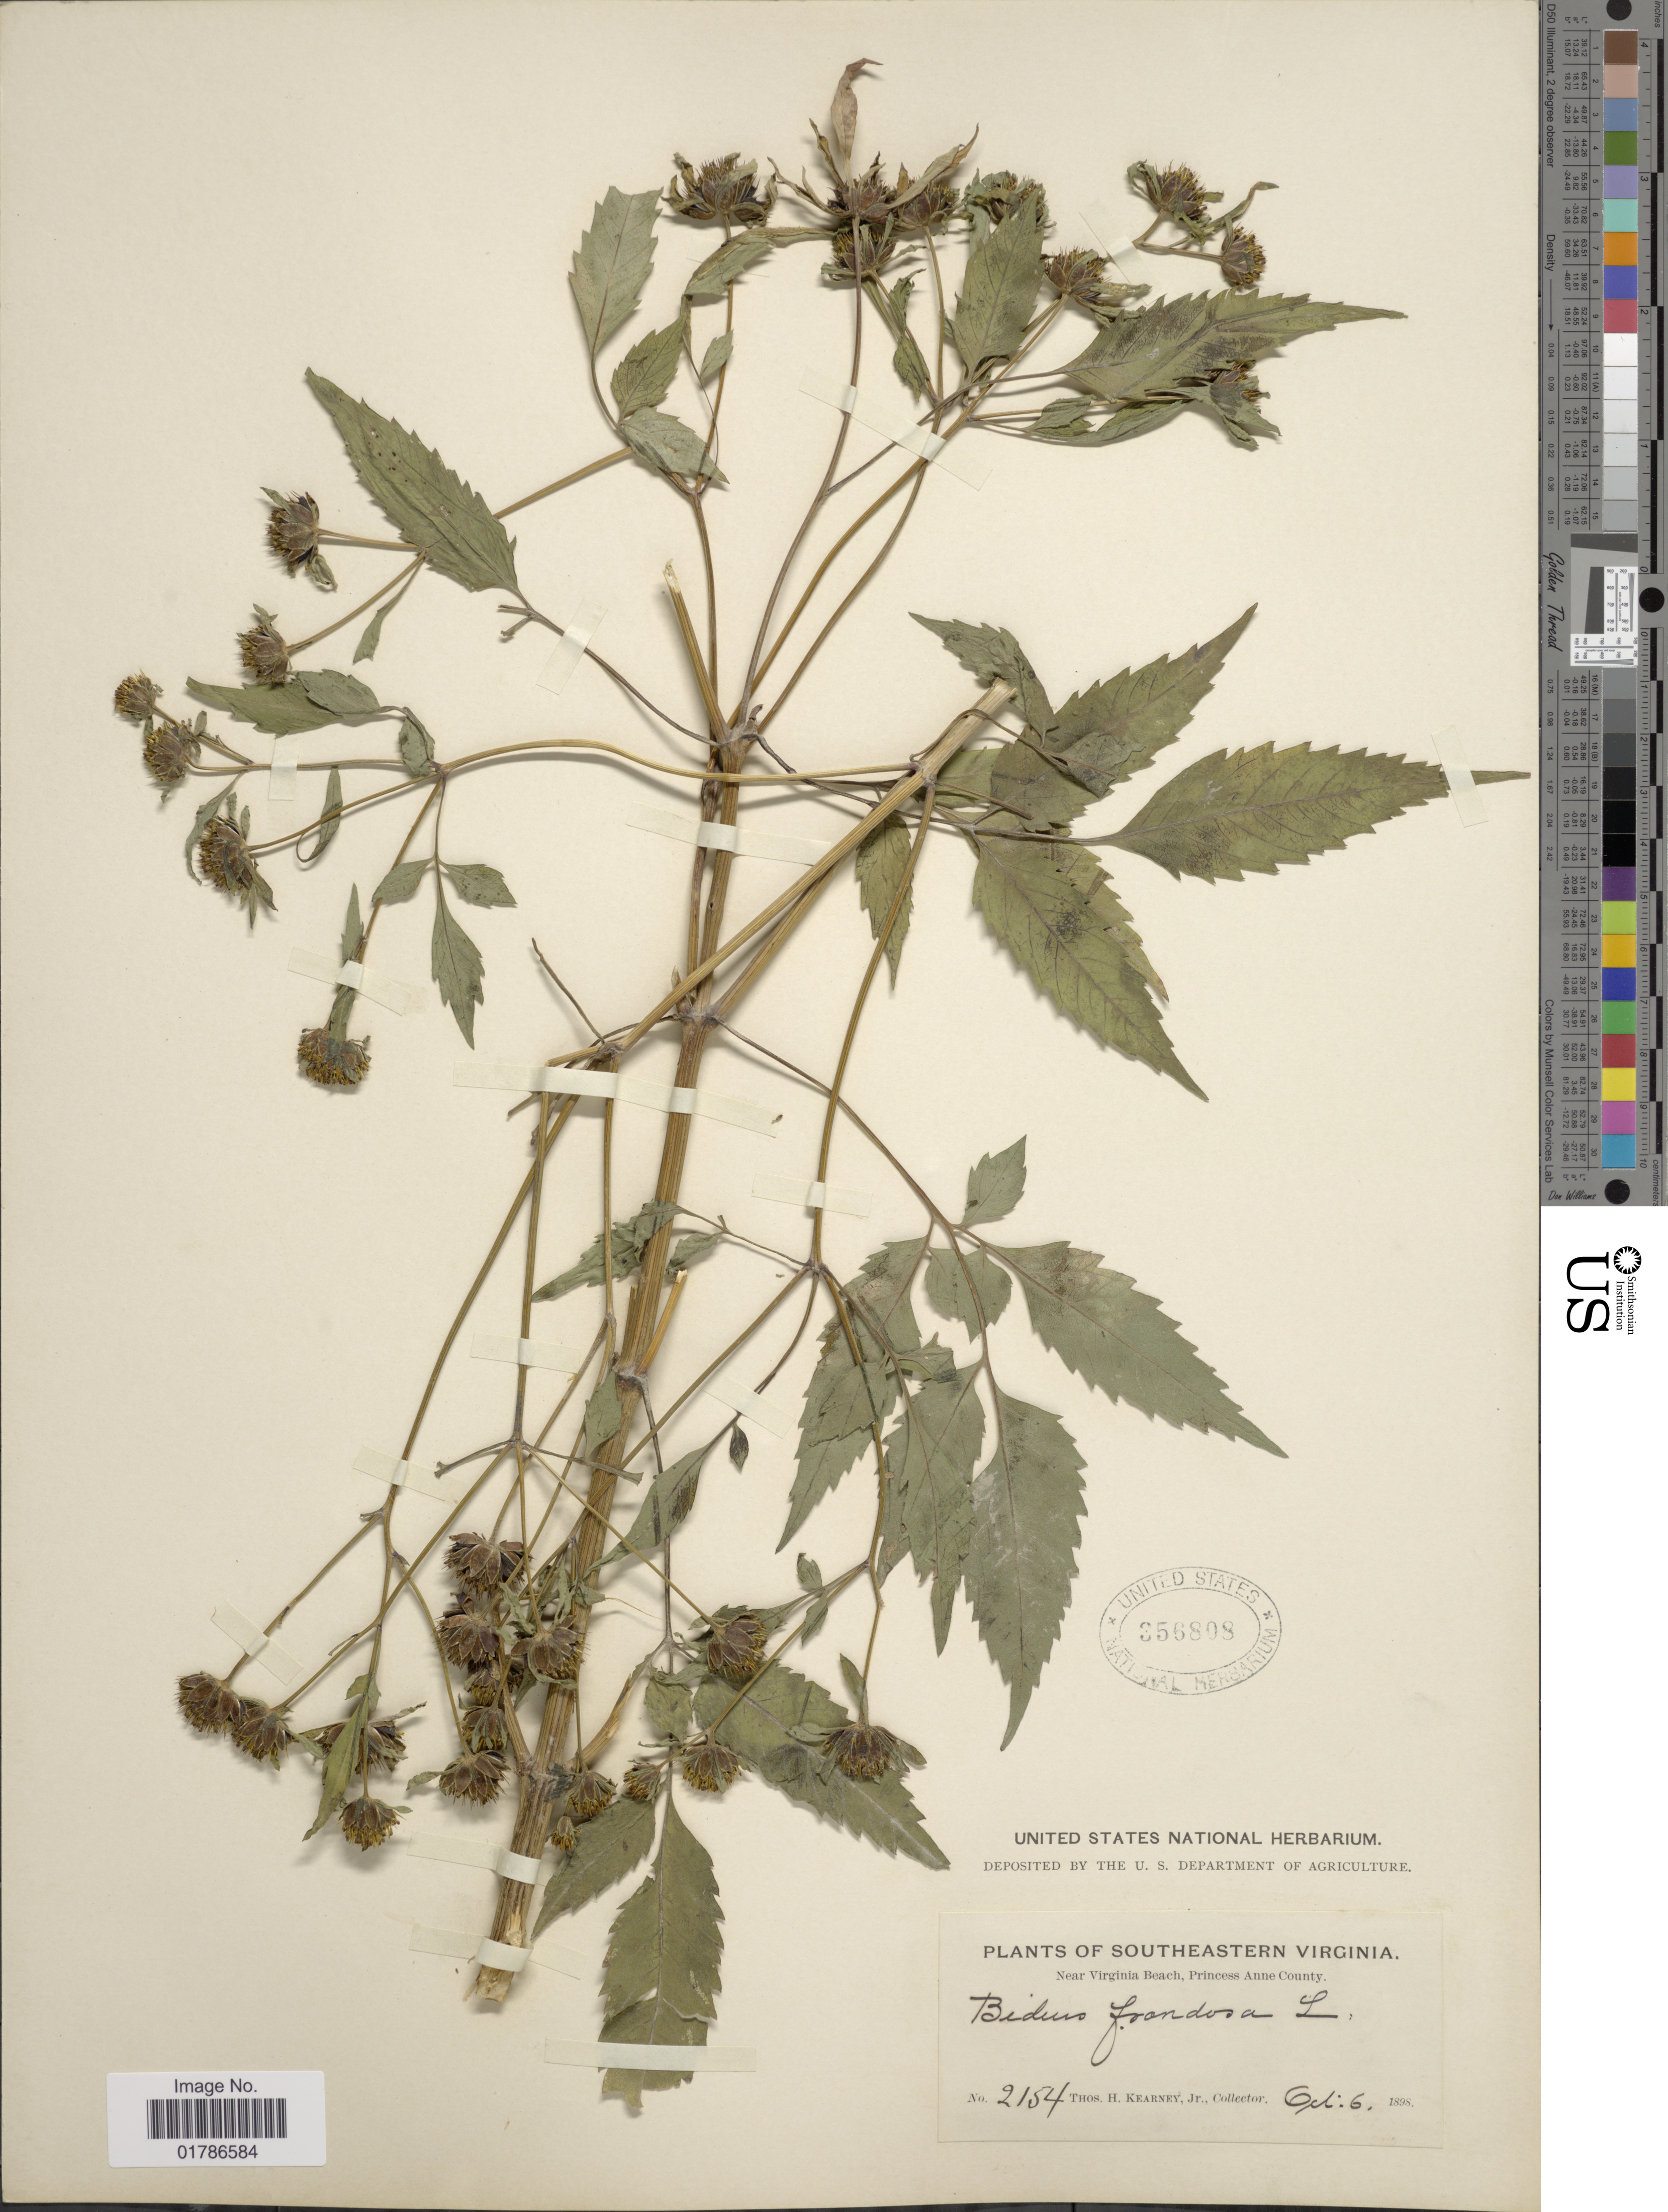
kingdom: Plantae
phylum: Tracheophyta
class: Magnoliopsida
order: Asterales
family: Asteraceae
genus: Bidens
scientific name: Bidens frondosa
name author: L.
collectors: T. H. Kearney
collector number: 2154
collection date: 1898-10-06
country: United States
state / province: Virginia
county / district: City of Virginia Beach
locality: Southeastern Virginia, Near Virginia Beach, Princess Anne (=historic county name) County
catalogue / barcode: US 356808